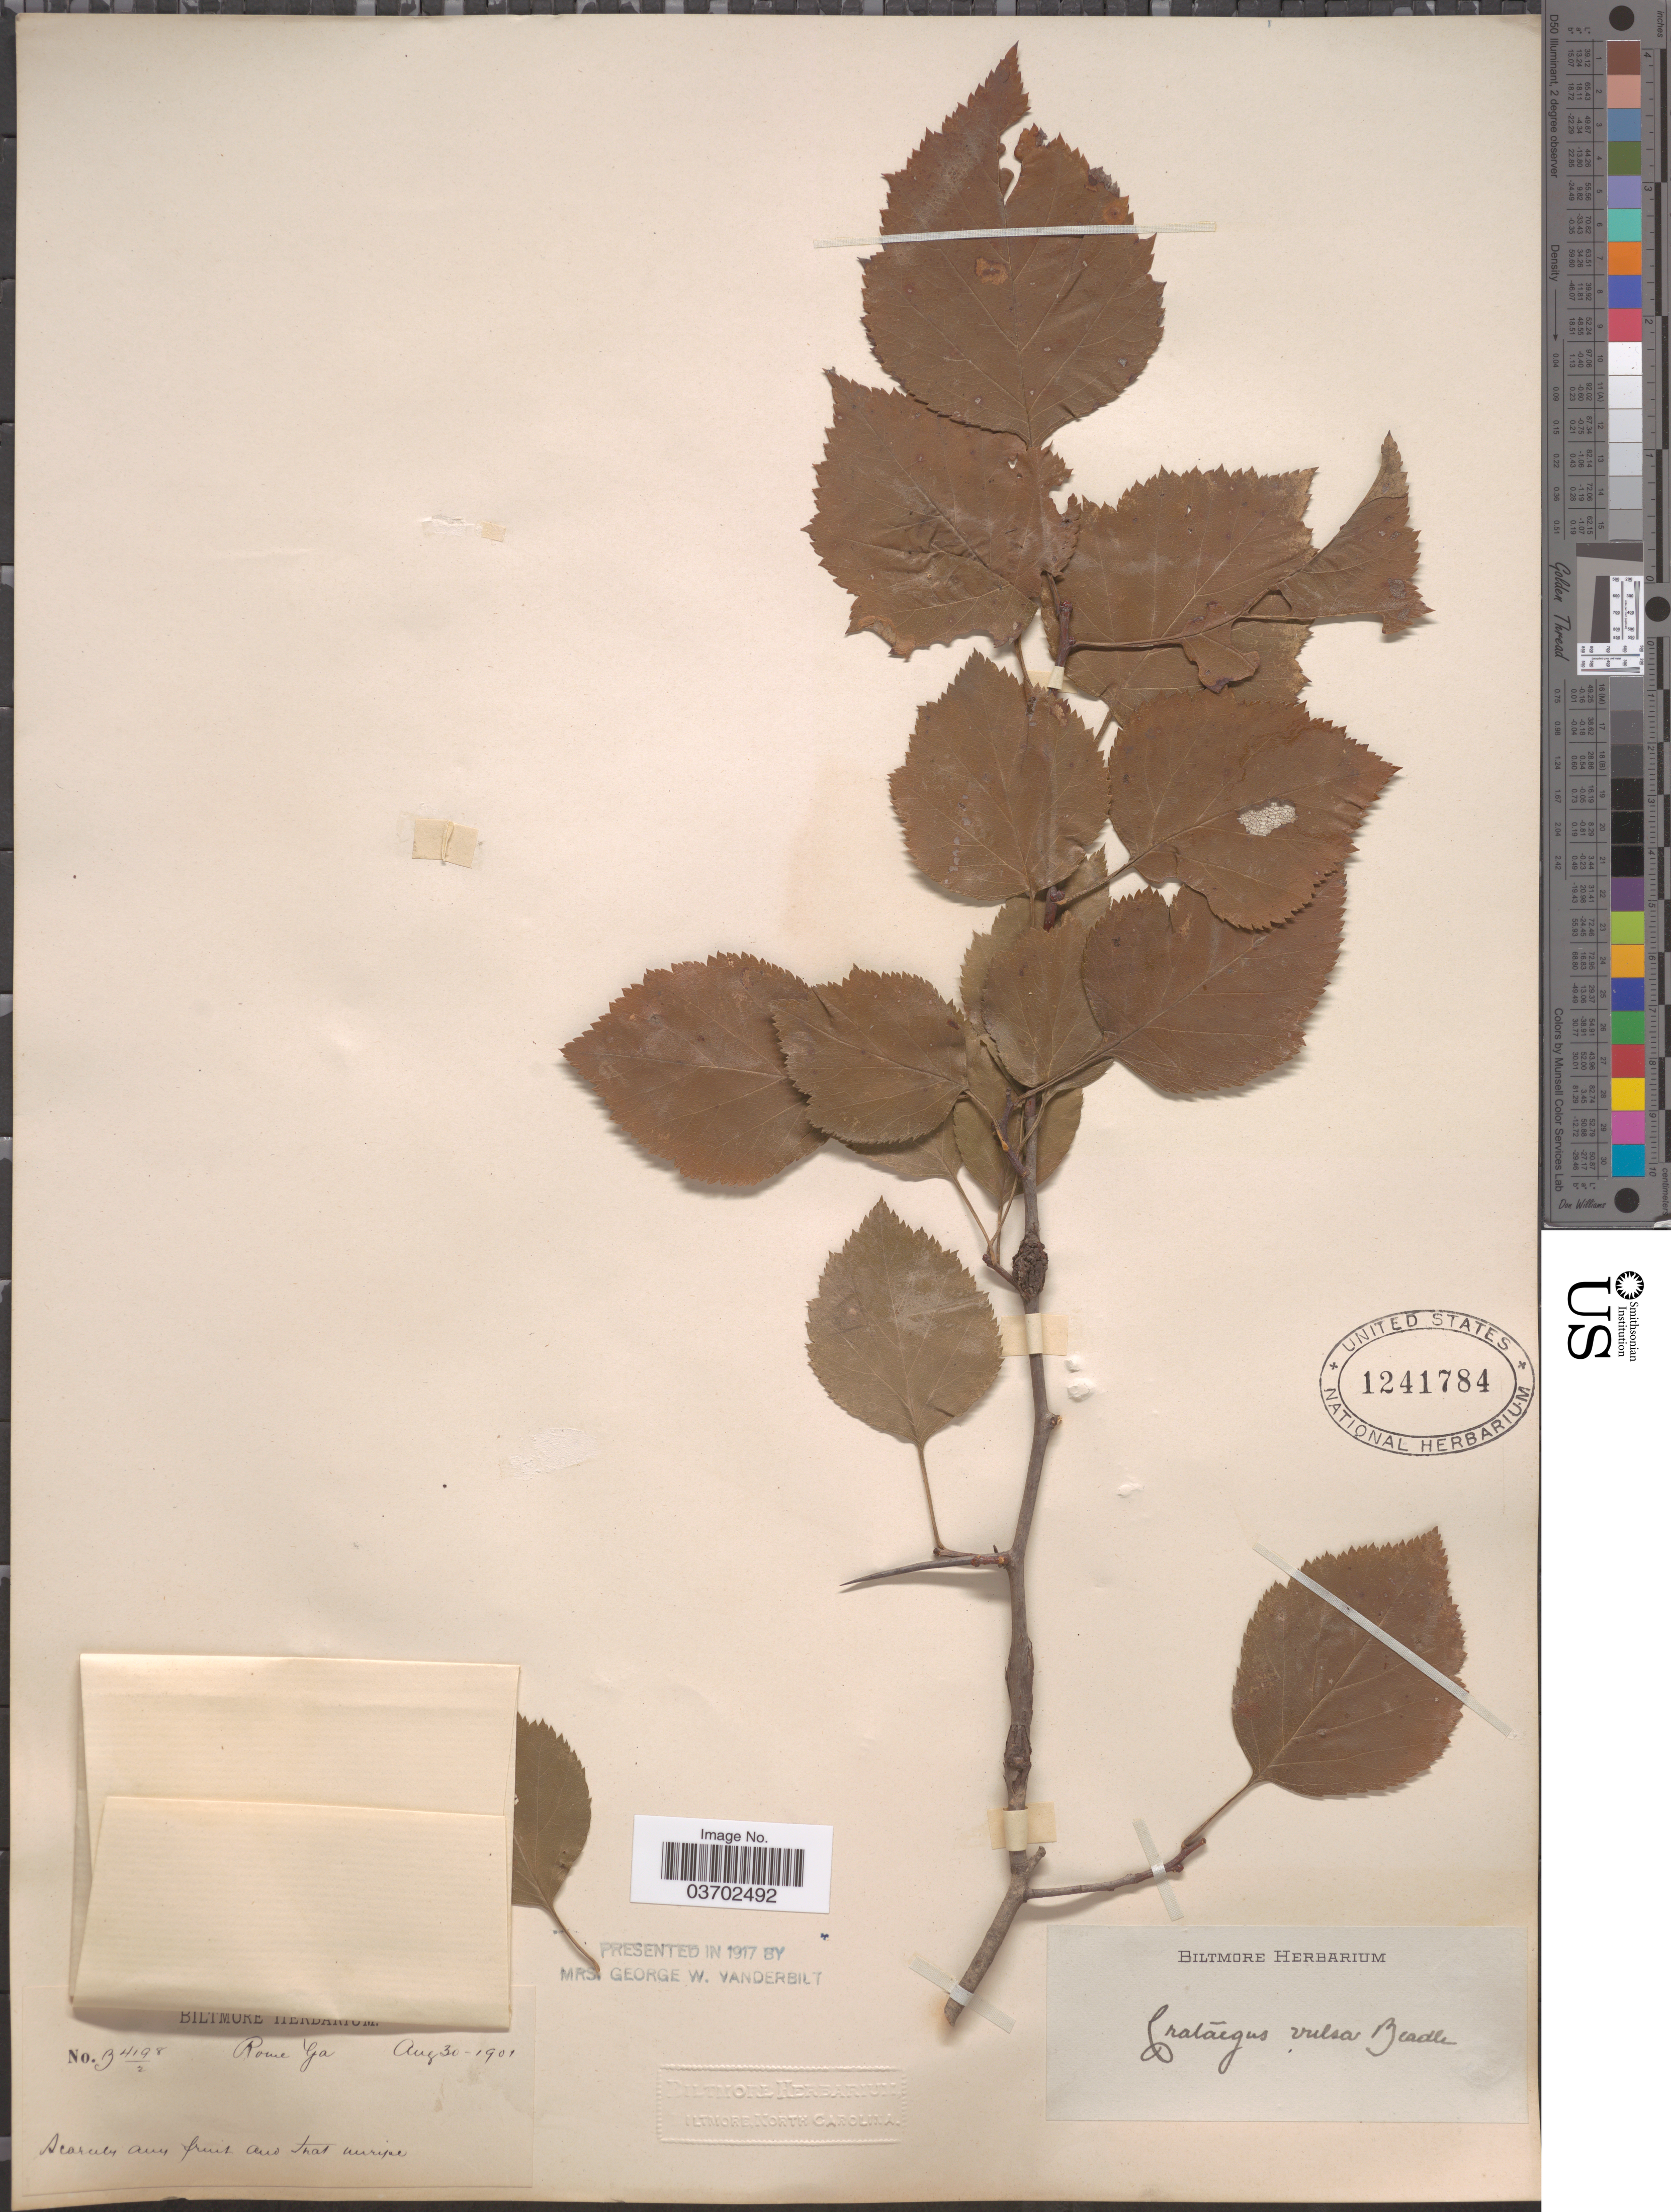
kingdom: Plantae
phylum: Tracheophyta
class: Magnoliopsida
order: Rosales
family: Rosaceae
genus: Crataegus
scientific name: Crataegus vulsa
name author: Beadle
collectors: ex herb. Biltmore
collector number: B4198/2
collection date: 1901-08-30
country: United States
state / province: Georgia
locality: Rome.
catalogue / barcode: US 1241784